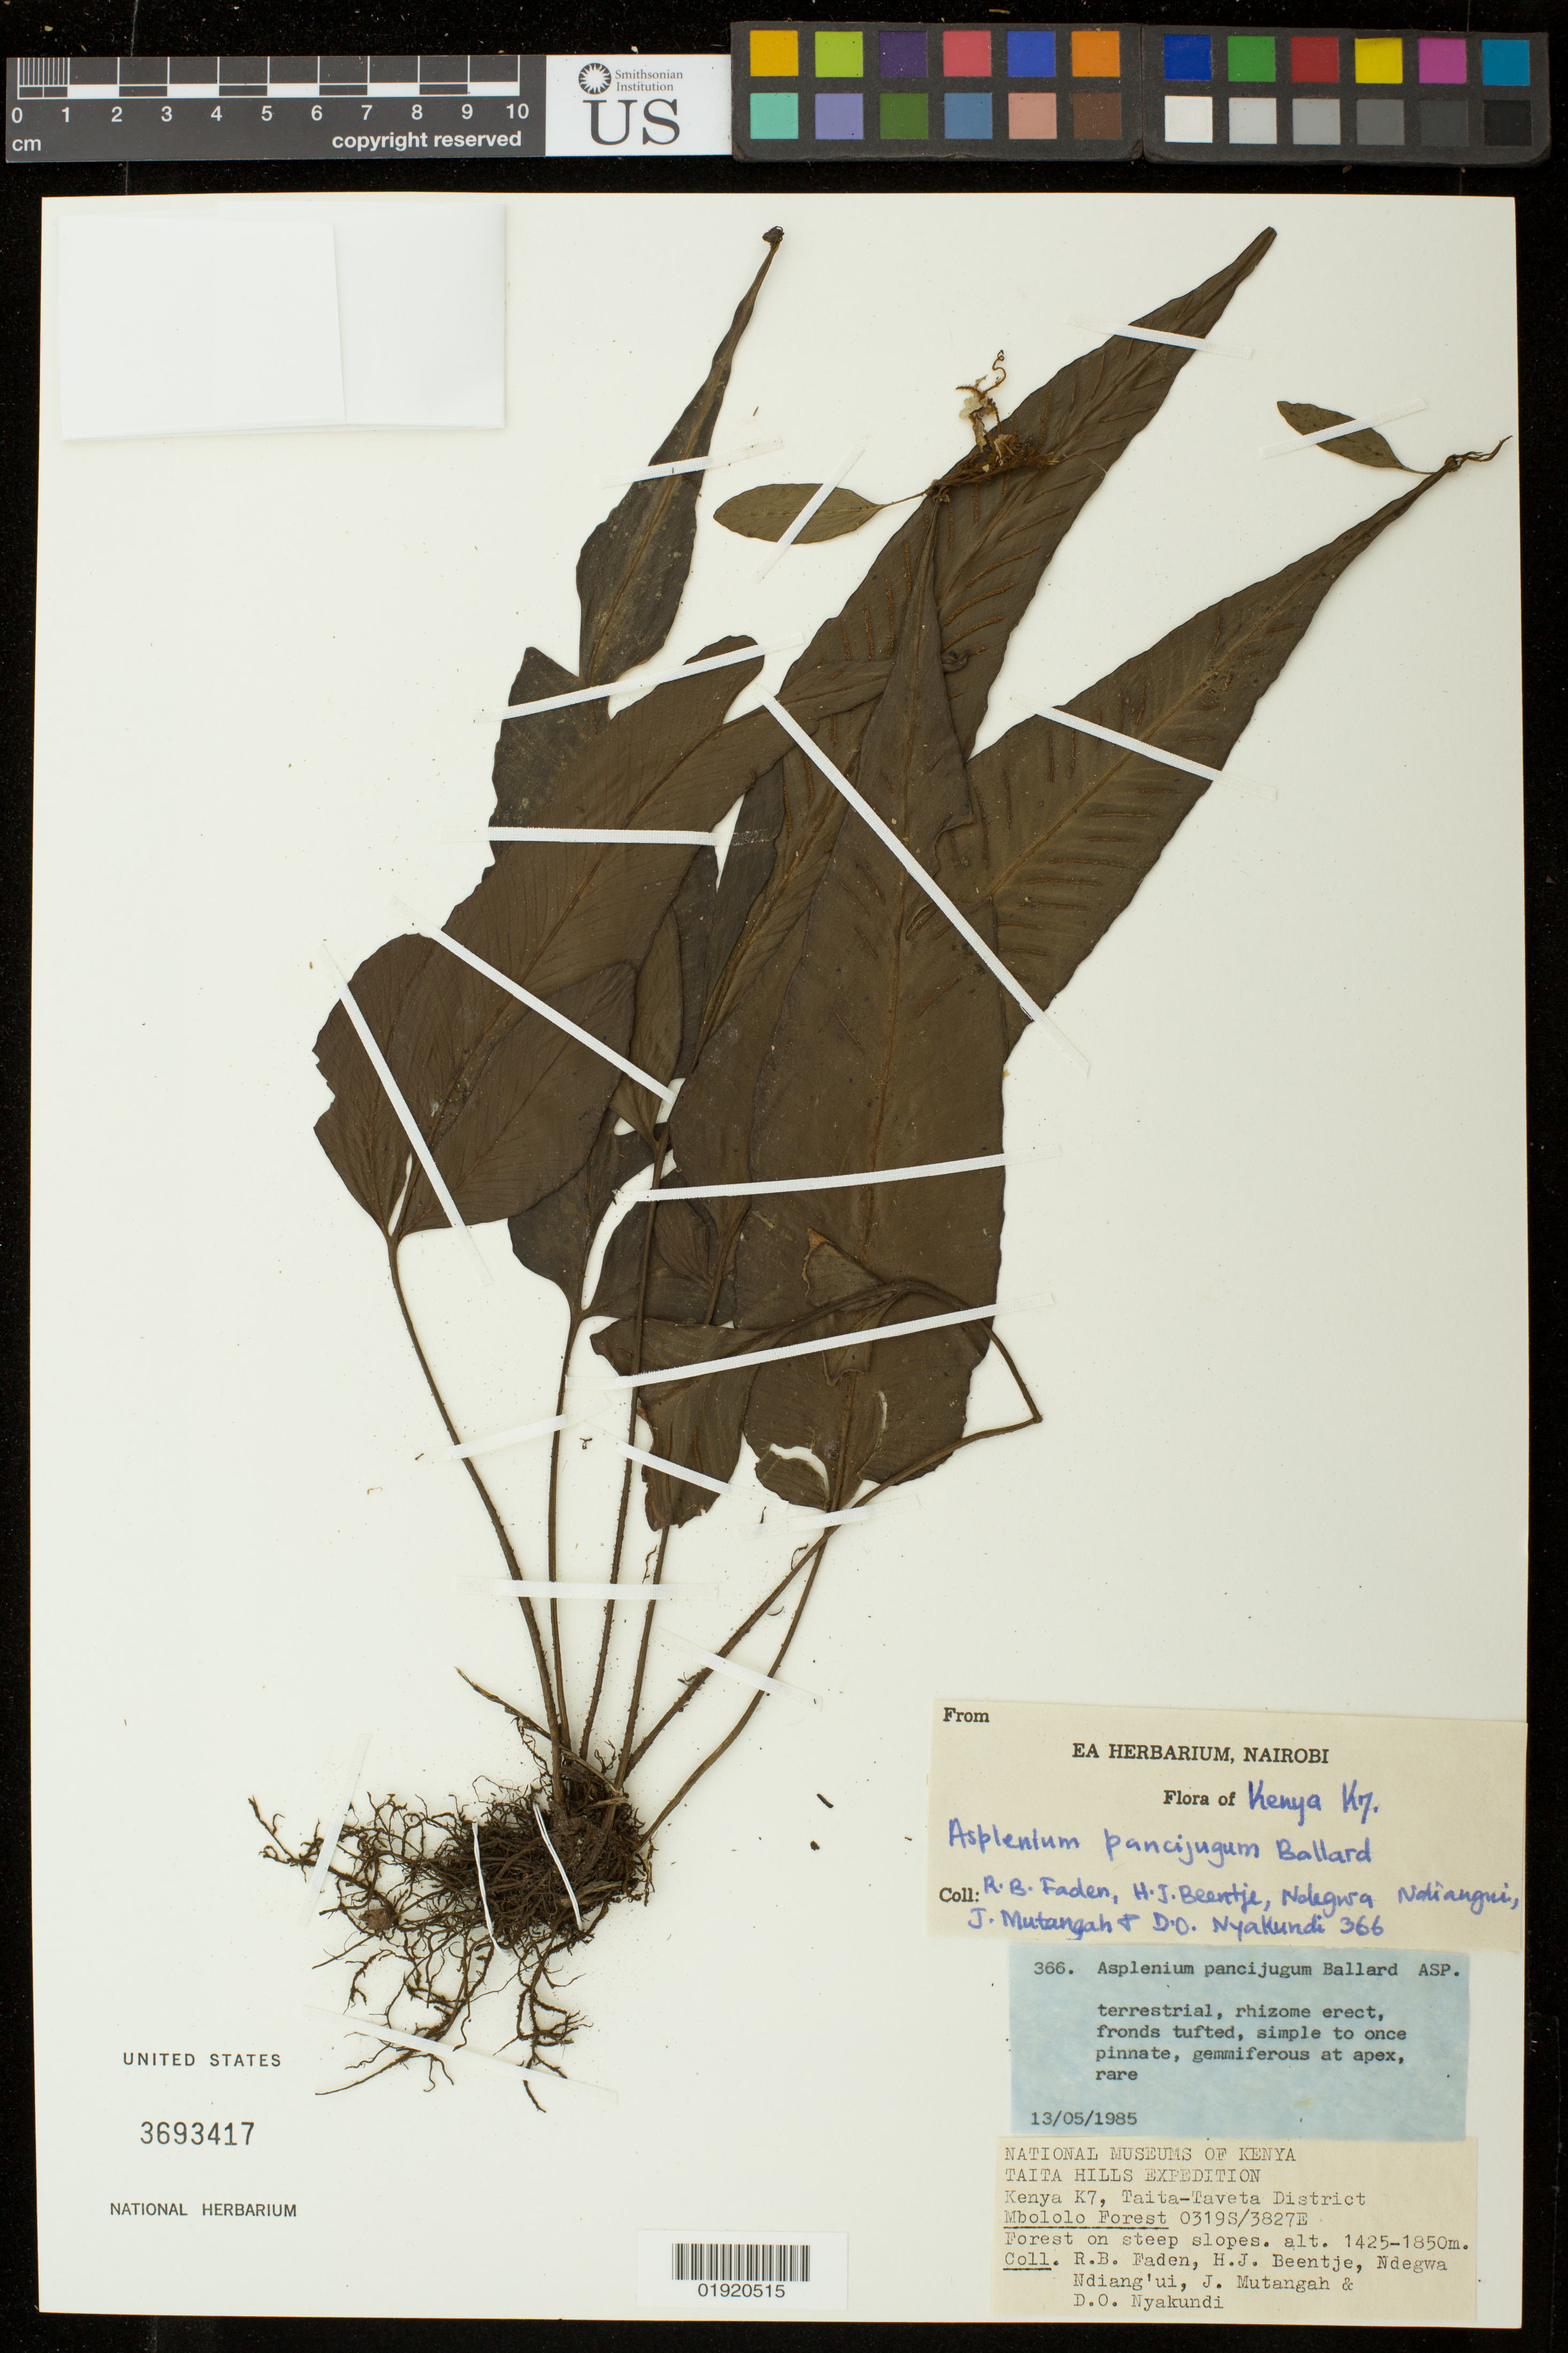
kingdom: Plantae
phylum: Tracheophyta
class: Polypodiopsida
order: Polypodiales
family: Aspleniaceae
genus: Asplenium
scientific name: Asplenium paucijugum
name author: Ballard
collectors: R. B. Faden, H. J. Beentje, N. Ndinag'ui, J. Mutangah & D. Nyakundi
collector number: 366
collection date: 1985-05-13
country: Kenya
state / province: Taita Taveta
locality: Kenya K7, Taita-Taveta District, Taita Hills, Mbololo Forest.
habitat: Forest on steep slopes.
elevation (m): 1425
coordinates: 0319S, 3827E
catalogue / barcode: US 3693417